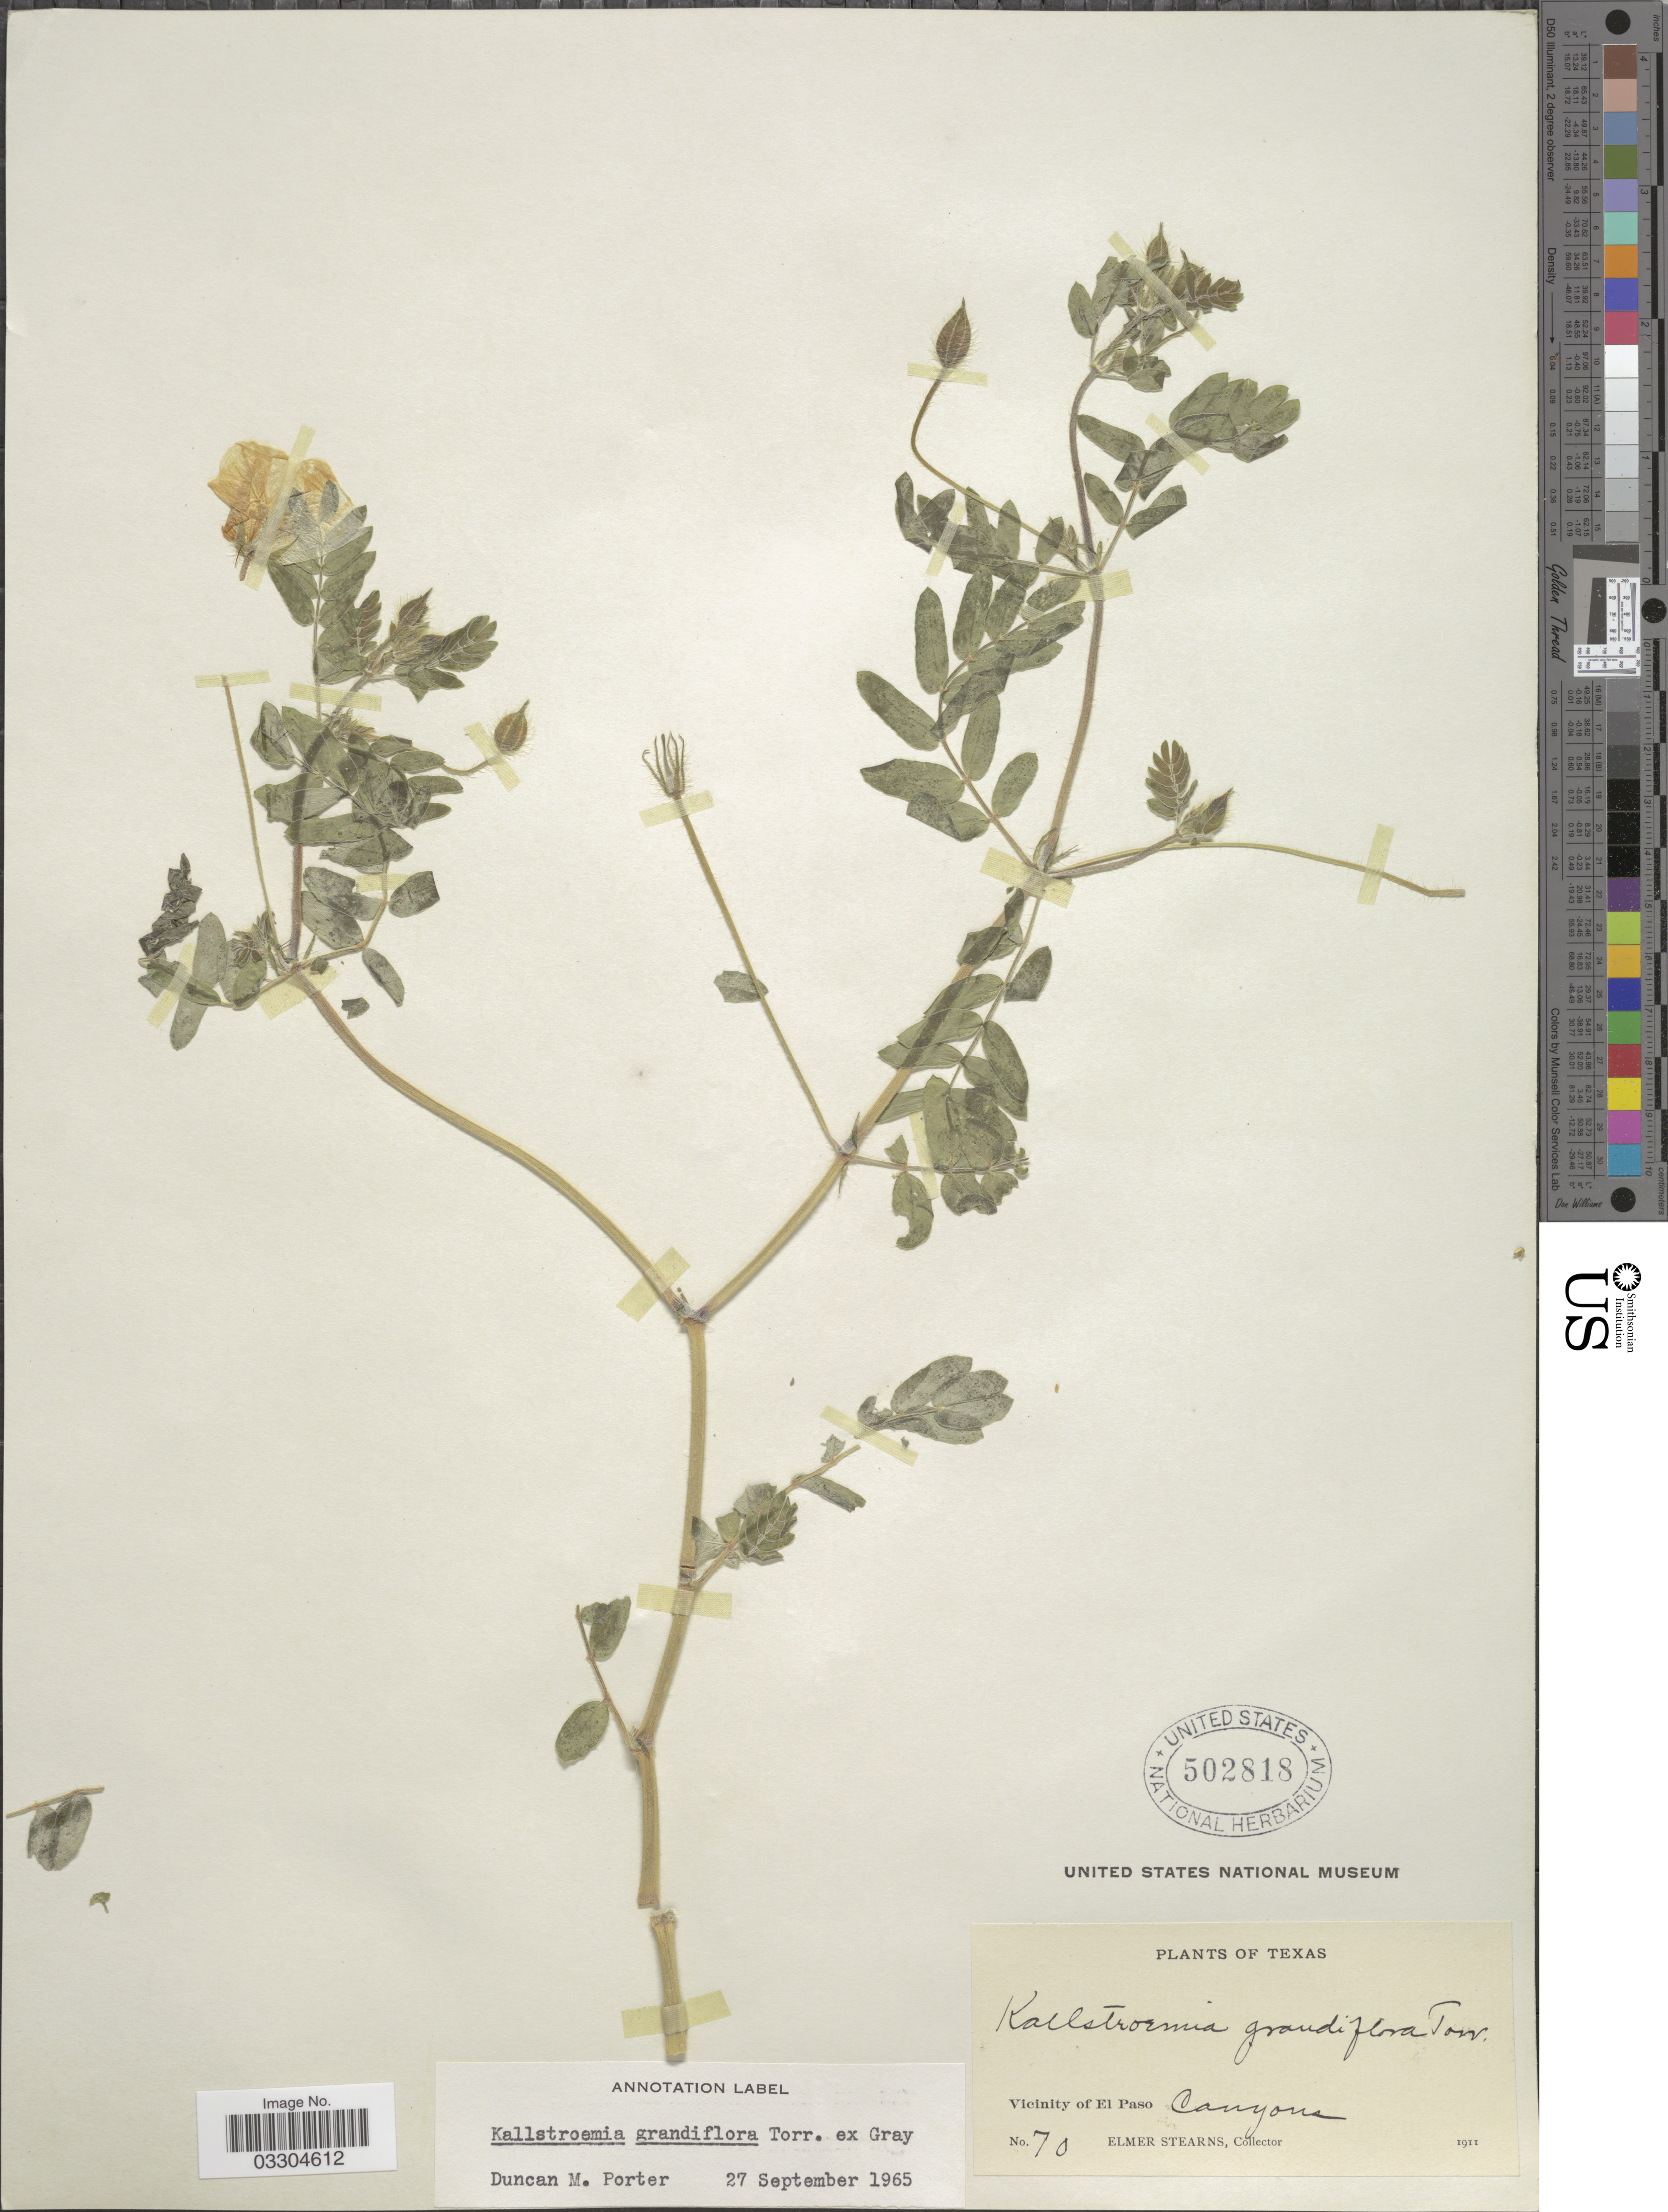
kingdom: Plantae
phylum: Tracheophyta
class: Magnoliopsida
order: Zygophyllales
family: Zygophyllaceae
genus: Kallstroemia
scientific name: Kallstroemia grandiflora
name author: Torr. ex A. Gray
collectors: E. Stearns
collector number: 70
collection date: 1911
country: United States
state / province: Texas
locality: Vicinity of El Paso Canyon.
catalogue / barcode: US 502818